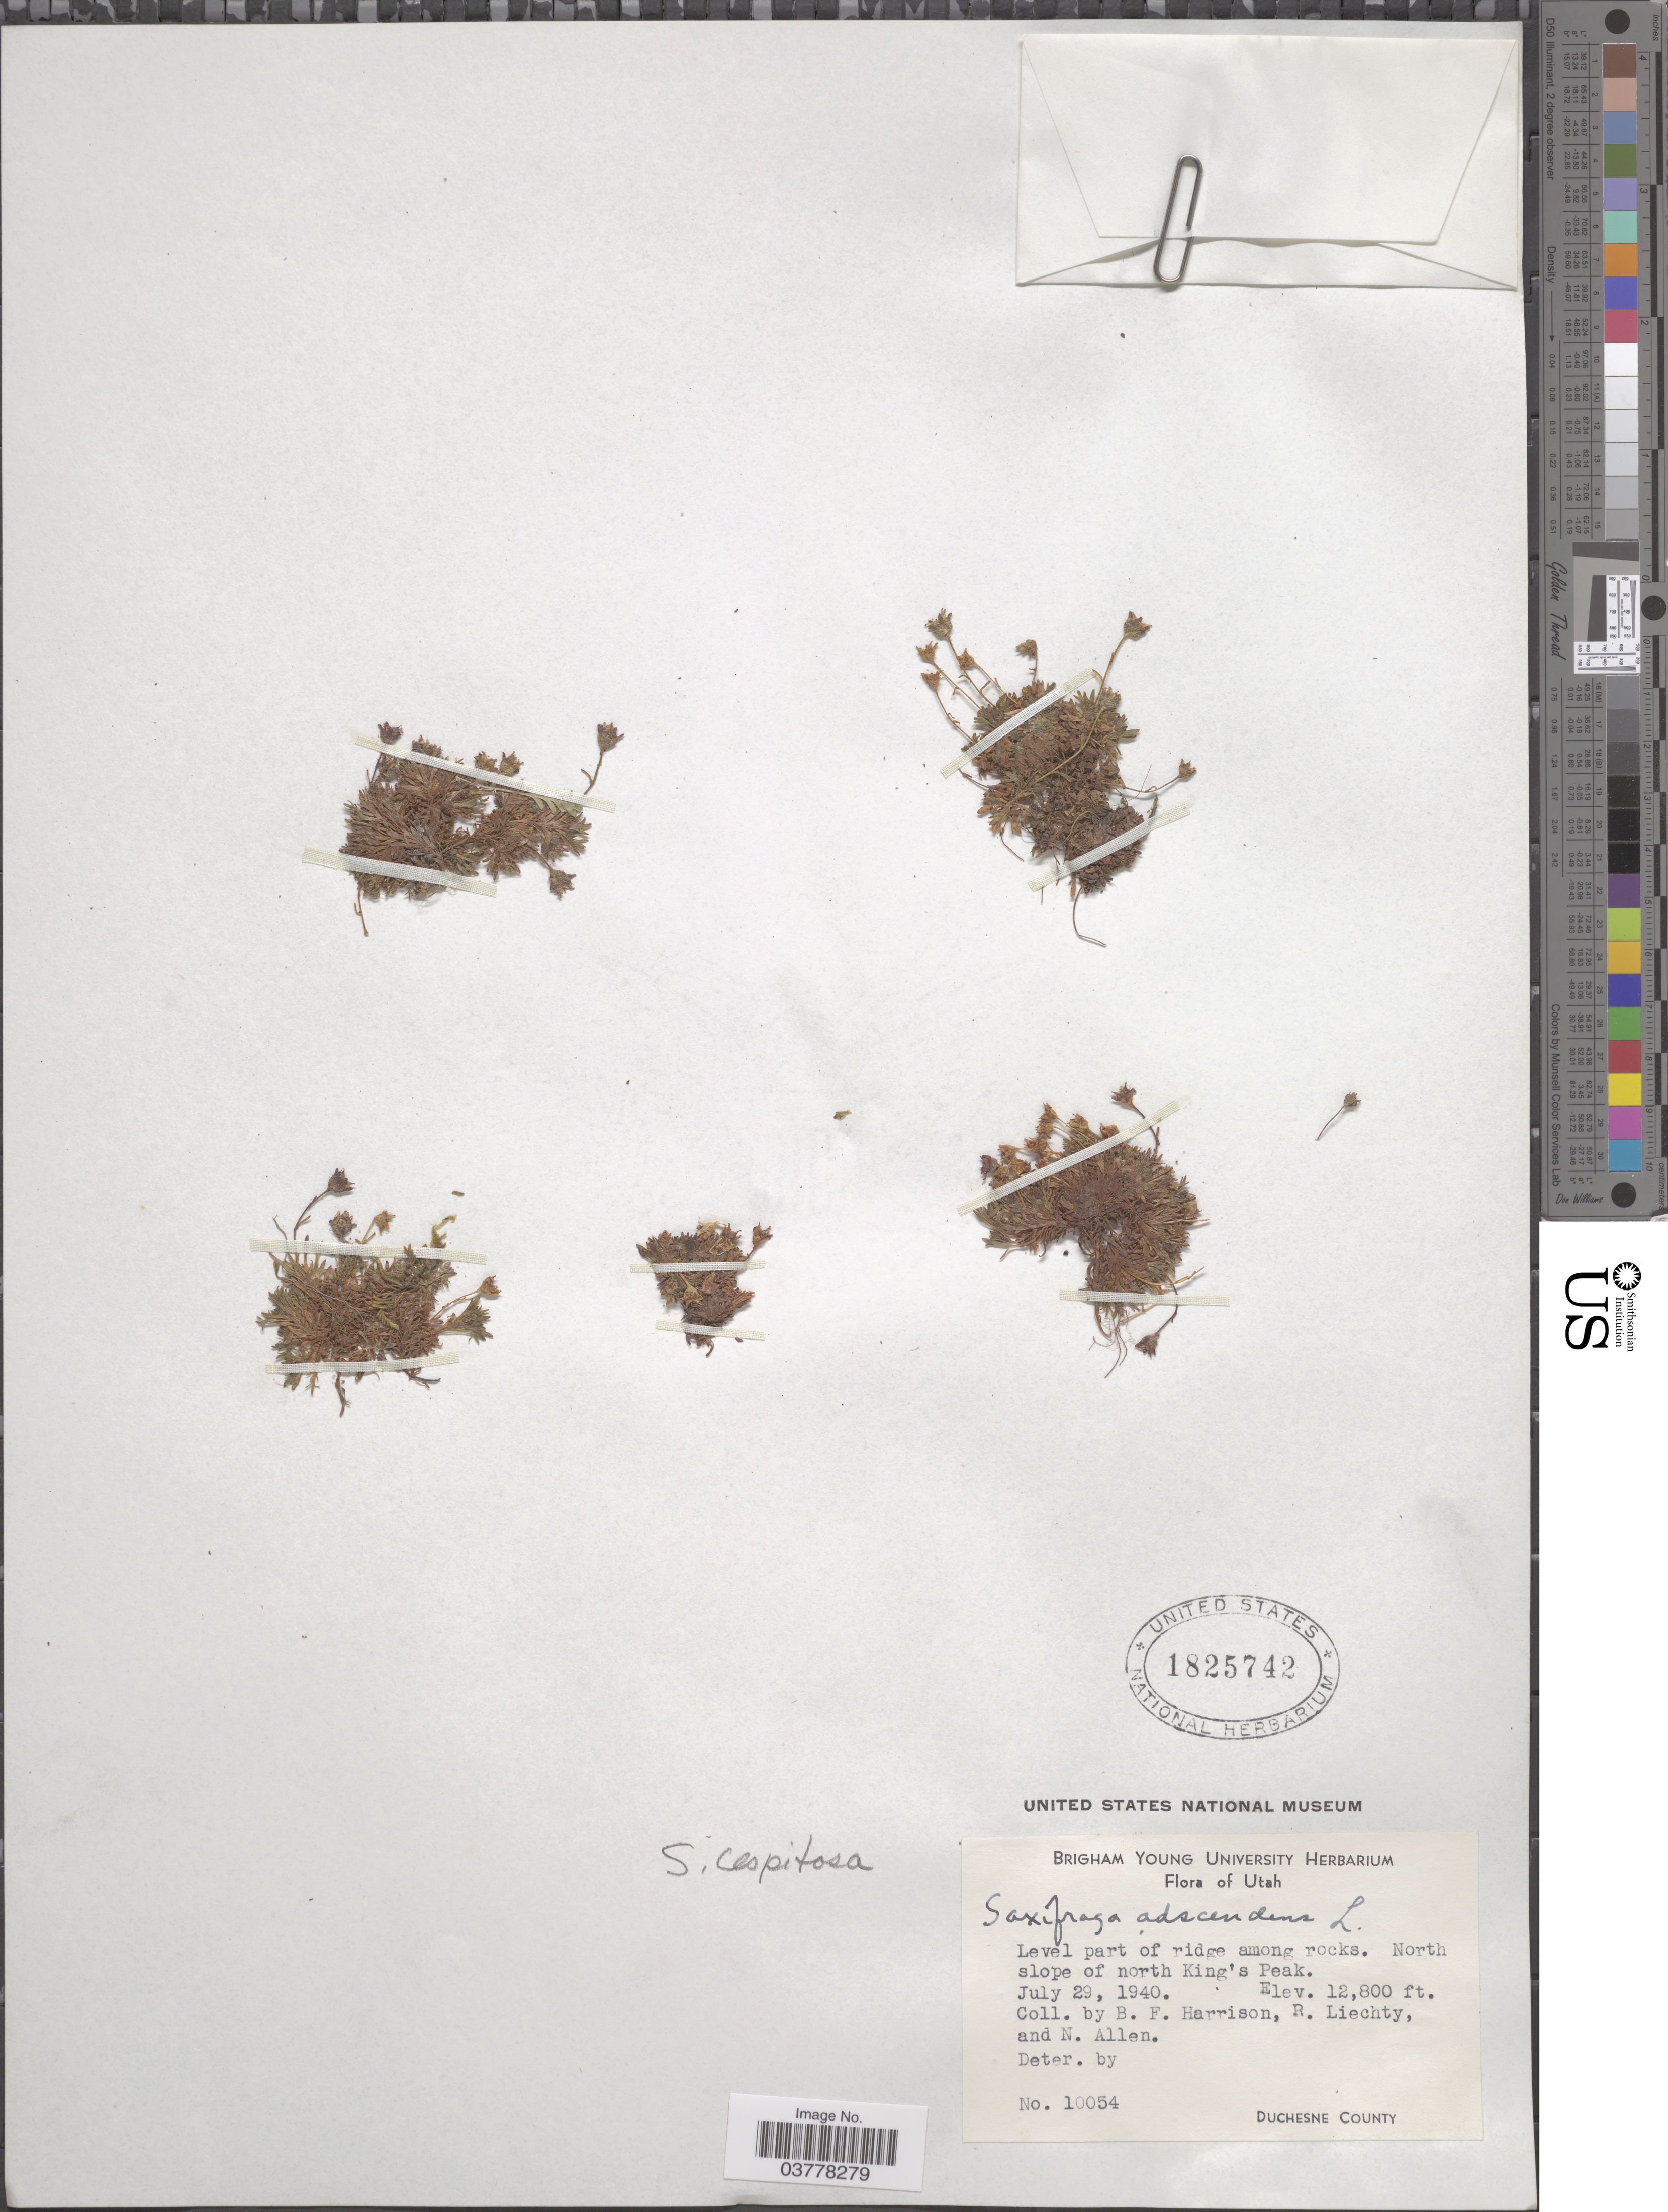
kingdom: Plantae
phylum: Tracheophyta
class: Magnoliopsida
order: Saxifragales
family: Saxifragaceae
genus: Saxifraga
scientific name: Saxifraga caespitosa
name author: L.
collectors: B. F. Harrison, R. Liechty & N. Allen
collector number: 10054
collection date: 1940-07-29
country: United States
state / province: Utah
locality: Level part of ridge among rocks. North slope of north King's Peak. Duchesne County.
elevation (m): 3901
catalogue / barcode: US 1825742